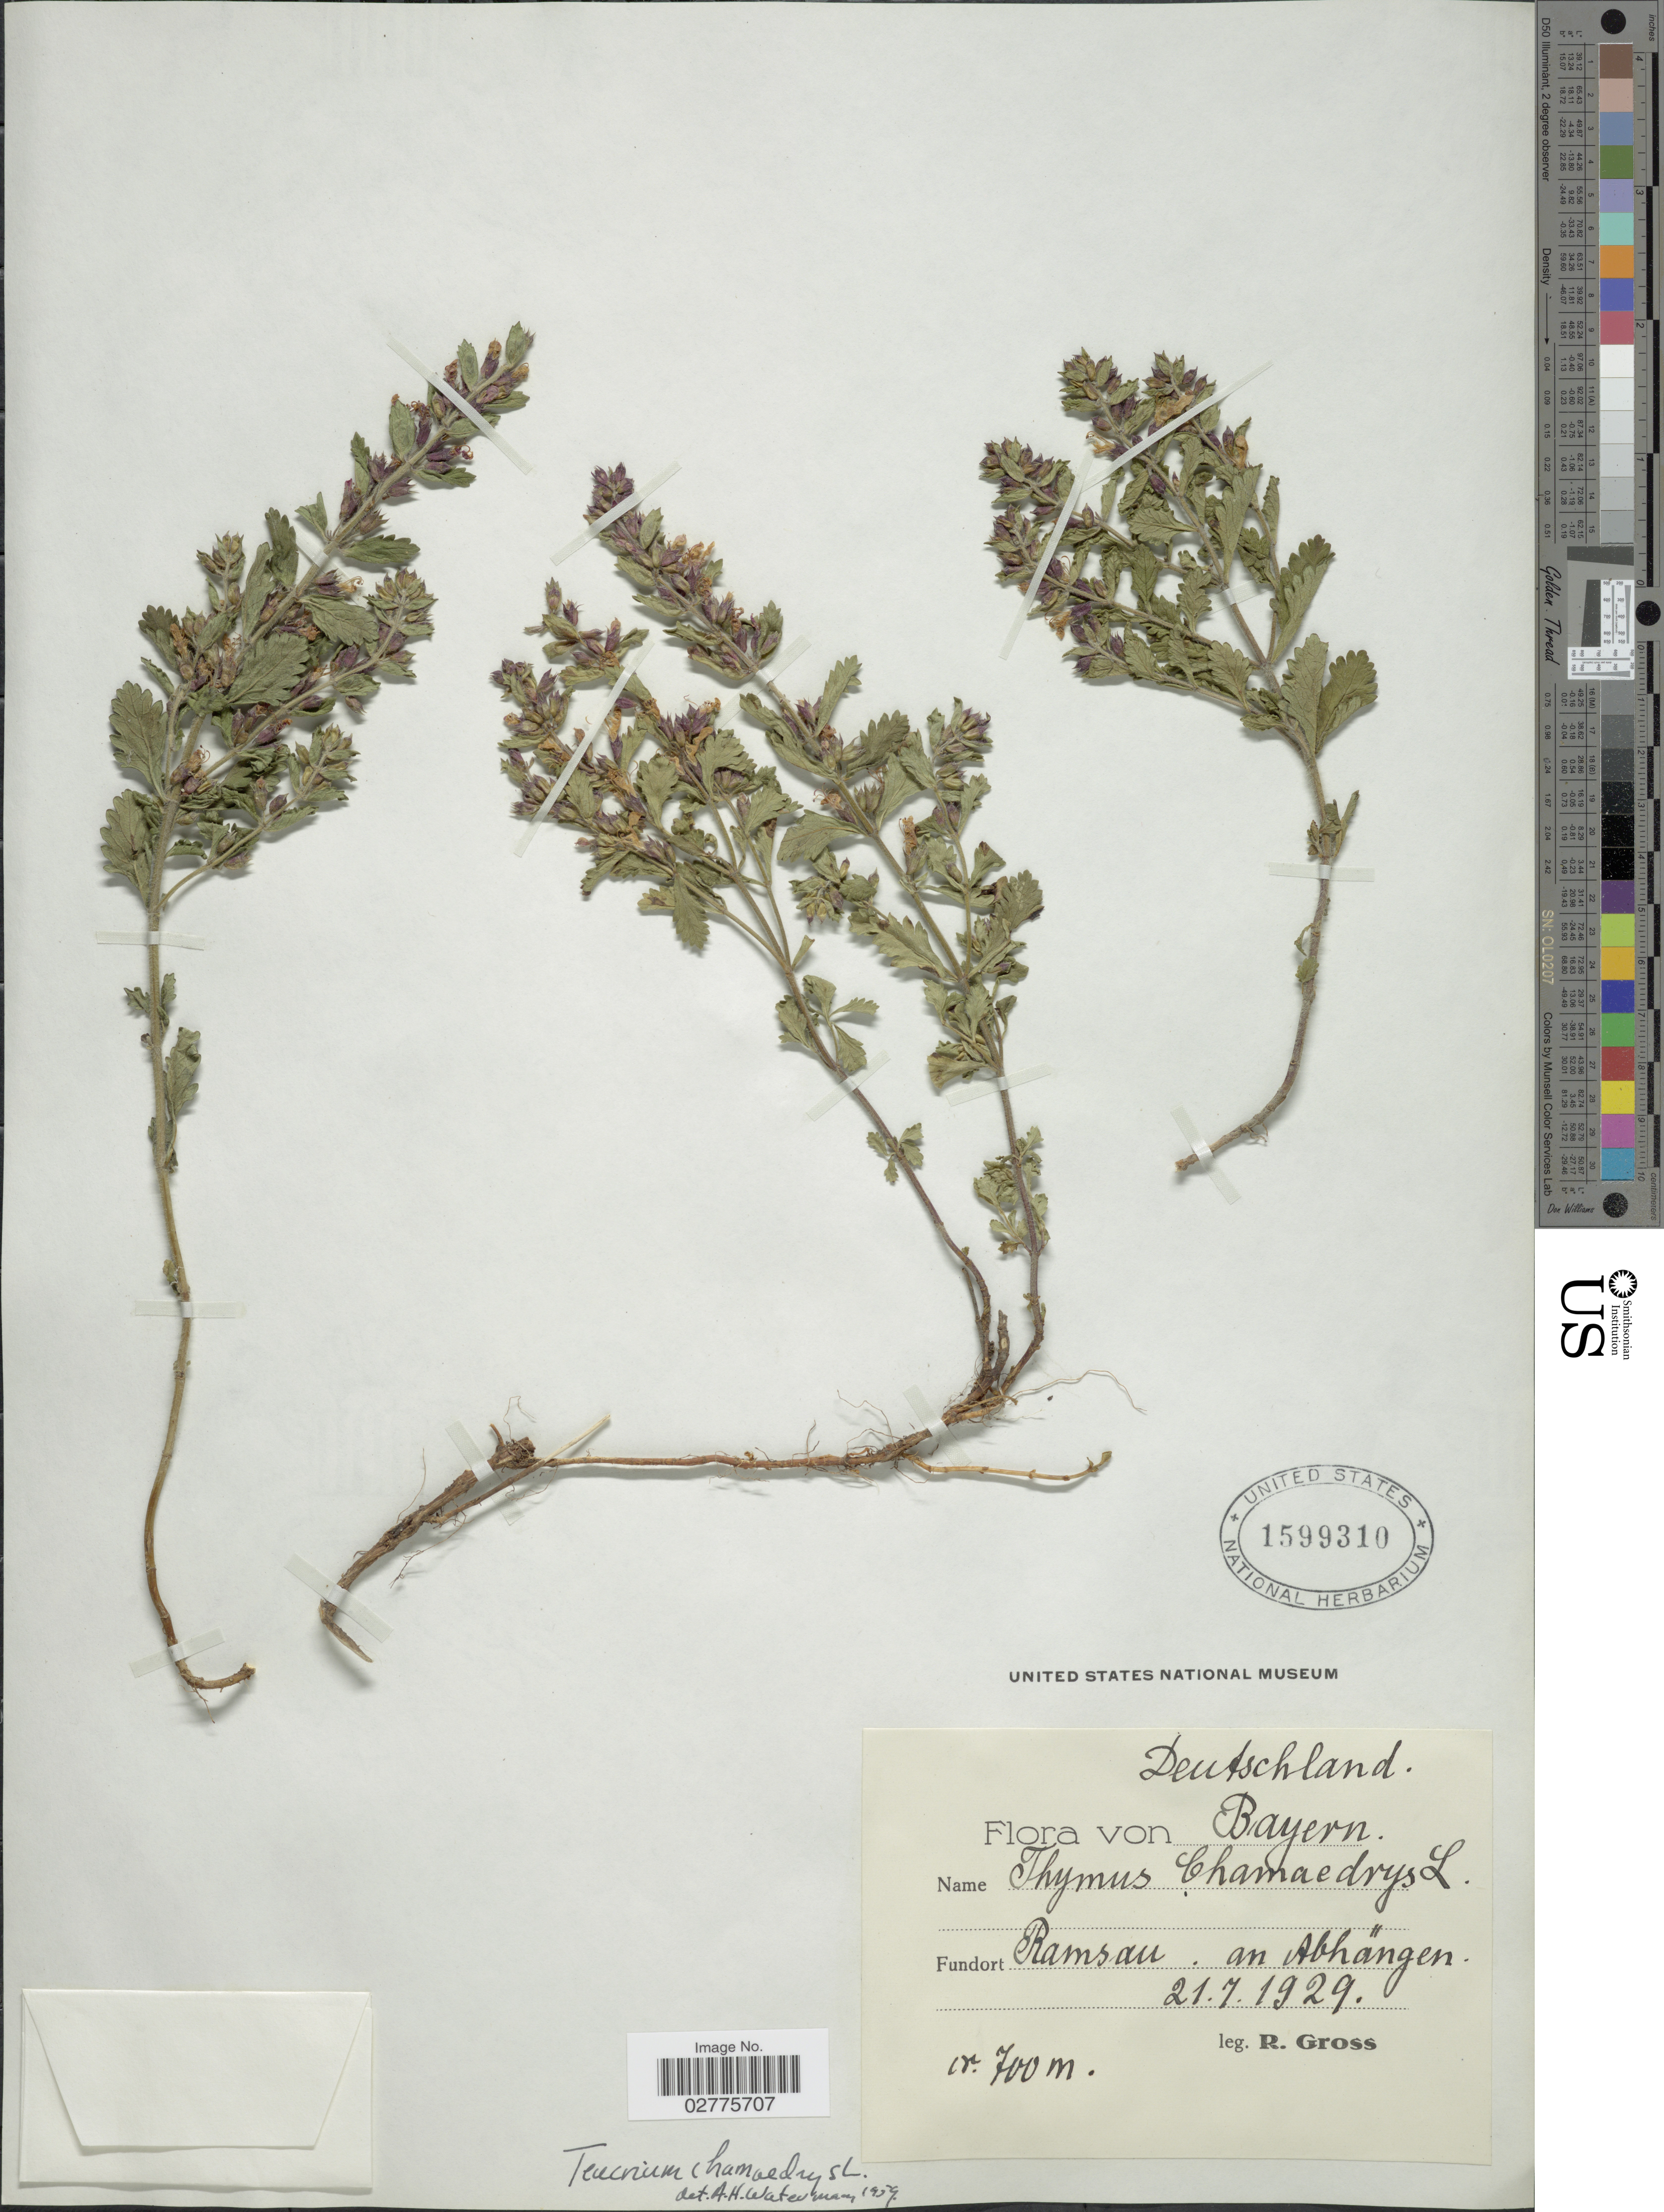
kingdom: Plantae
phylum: Tracheophyta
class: Magnoliopsida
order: Lamiales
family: Lamiaceae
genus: Teucrium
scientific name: Teucrium chamaedrys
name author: L.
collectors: R. Gross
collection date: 1929-07-21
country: Germany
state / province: Bayern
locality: Deutschland. Fundort Ramsau an Abhängen.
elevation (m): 700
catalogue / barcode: US 1599310